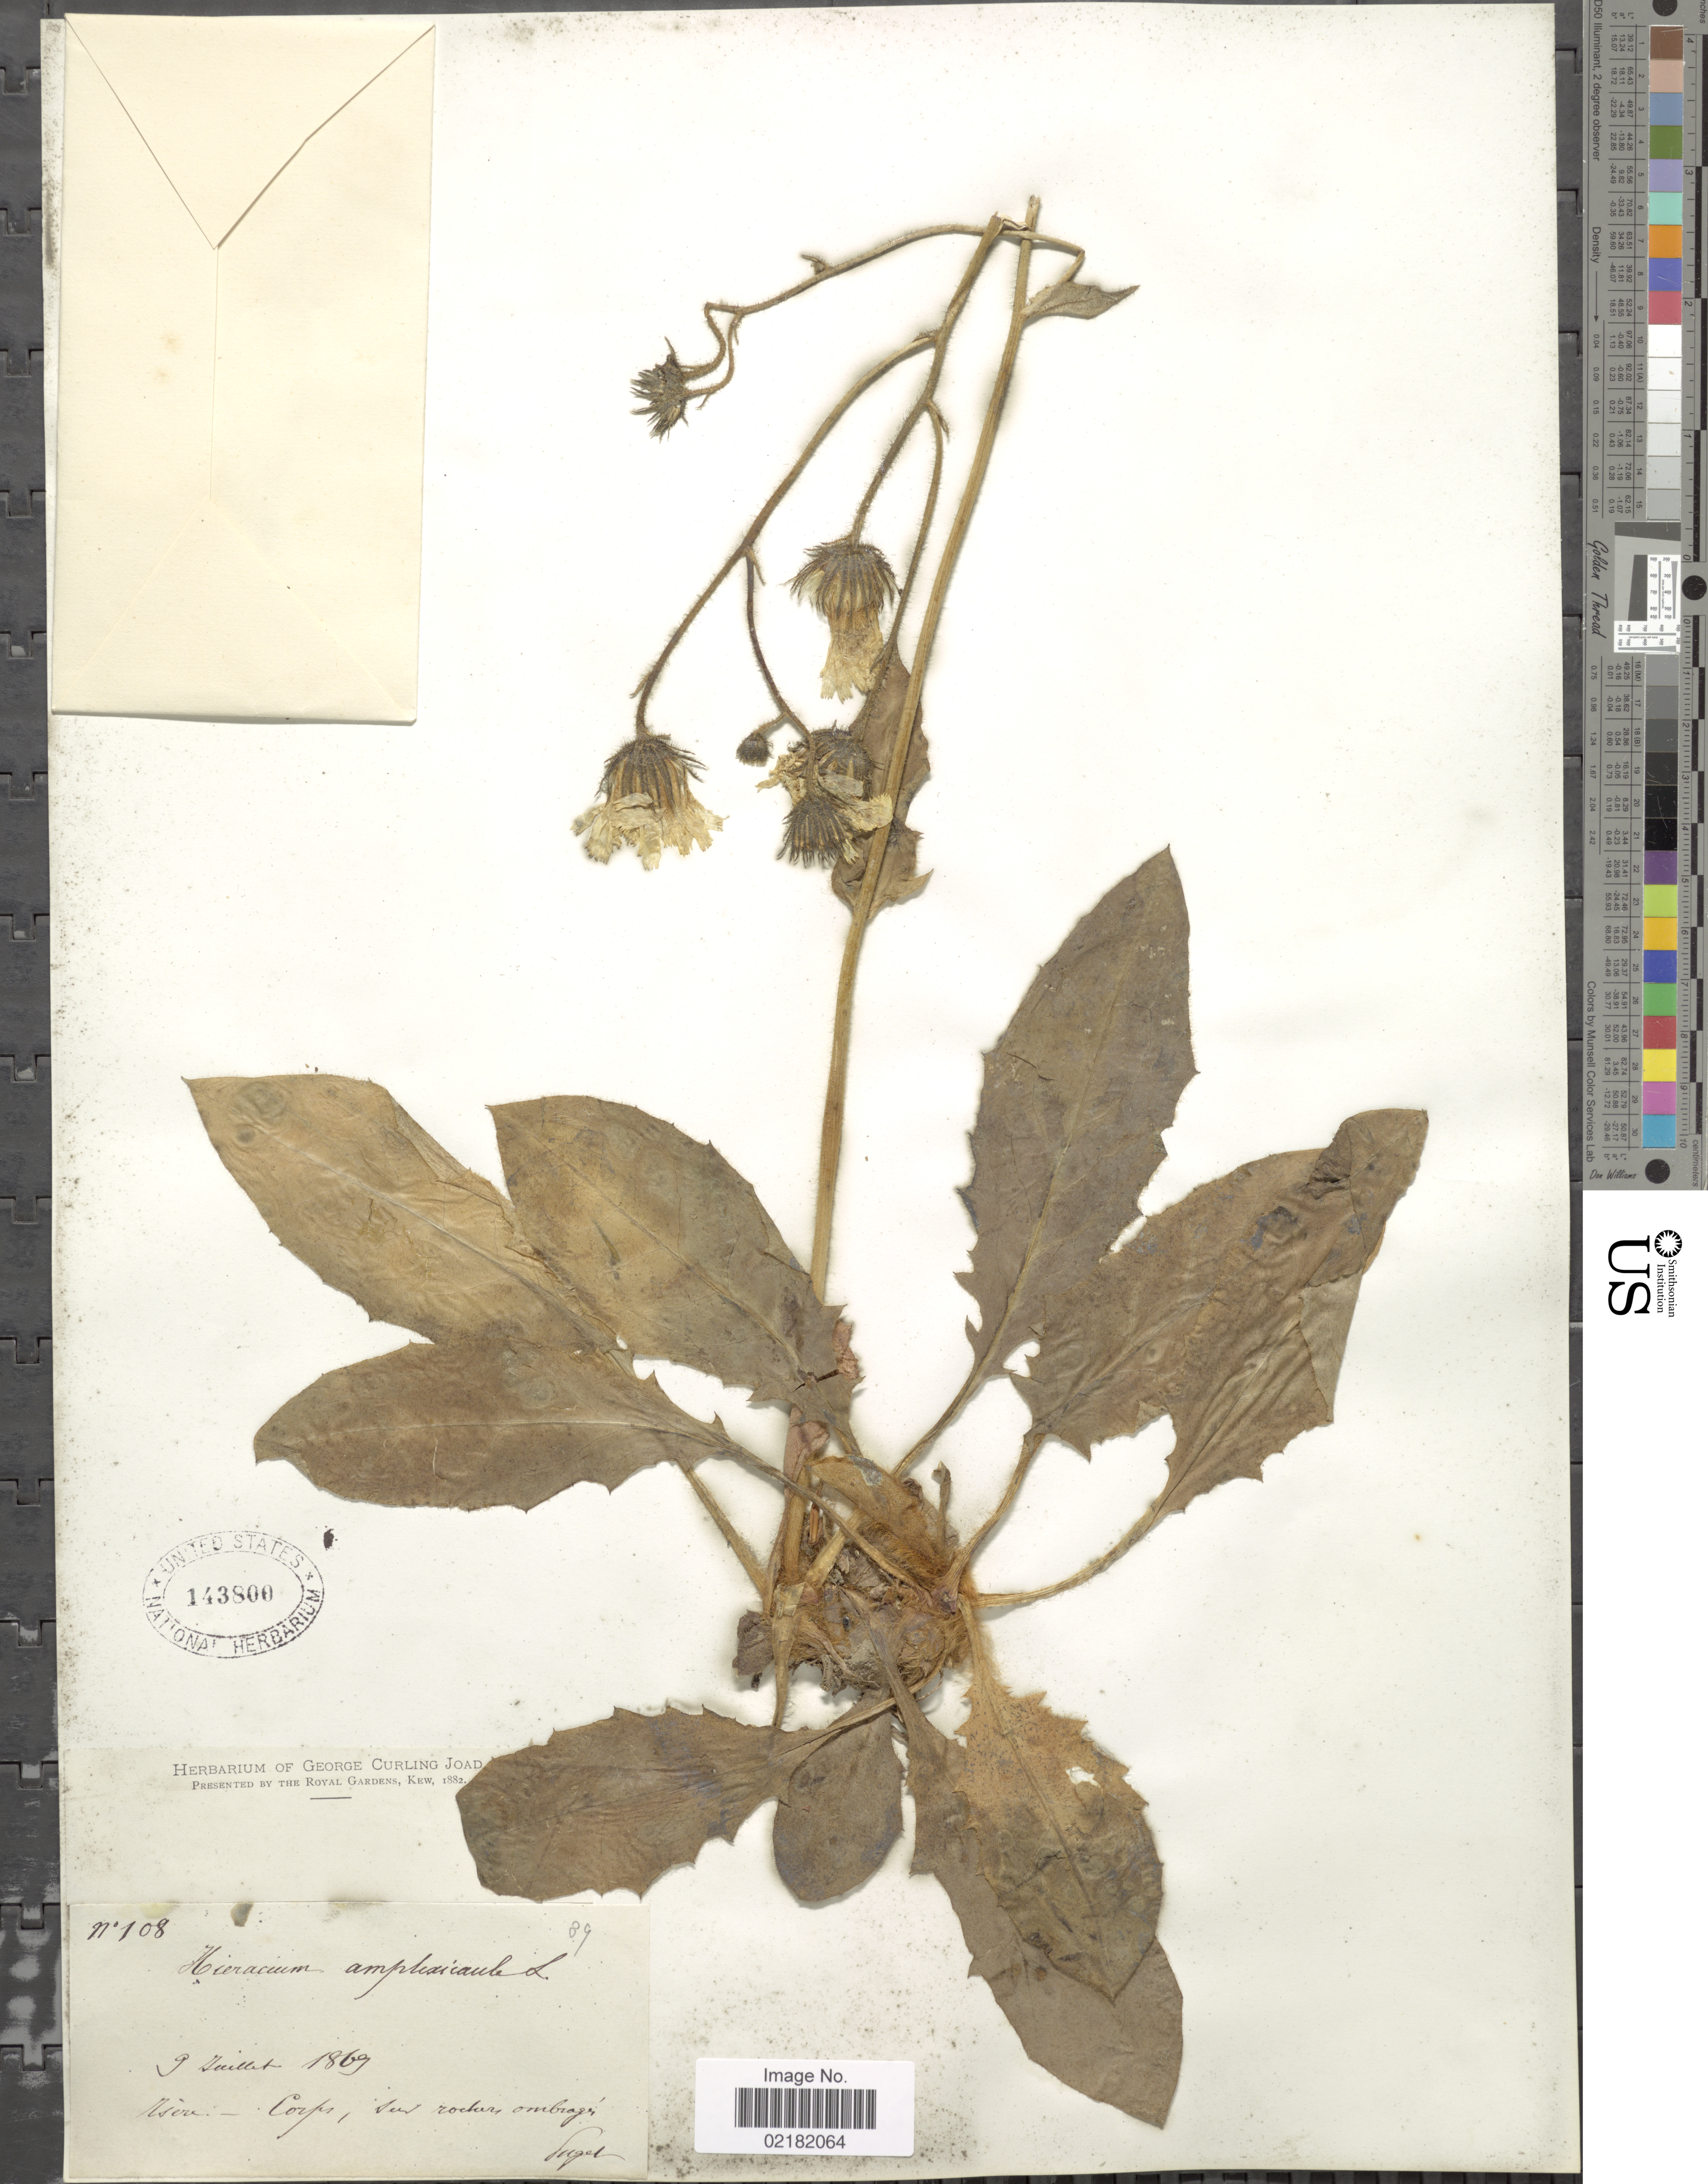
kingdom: Plantae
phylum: Tracheophyta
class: Magnoliopsida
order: Asterales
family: Asteraceae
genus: Hieracium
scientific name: Hieracium amplexicaule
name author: L.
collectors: -. Puget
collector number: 108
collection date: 1869-07-09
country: France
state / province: Auvergne-Rhône-Alpes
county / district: Isère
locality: Isere:- Corps, sur rochers ombrages. [interpreted]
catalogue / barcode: US 143800